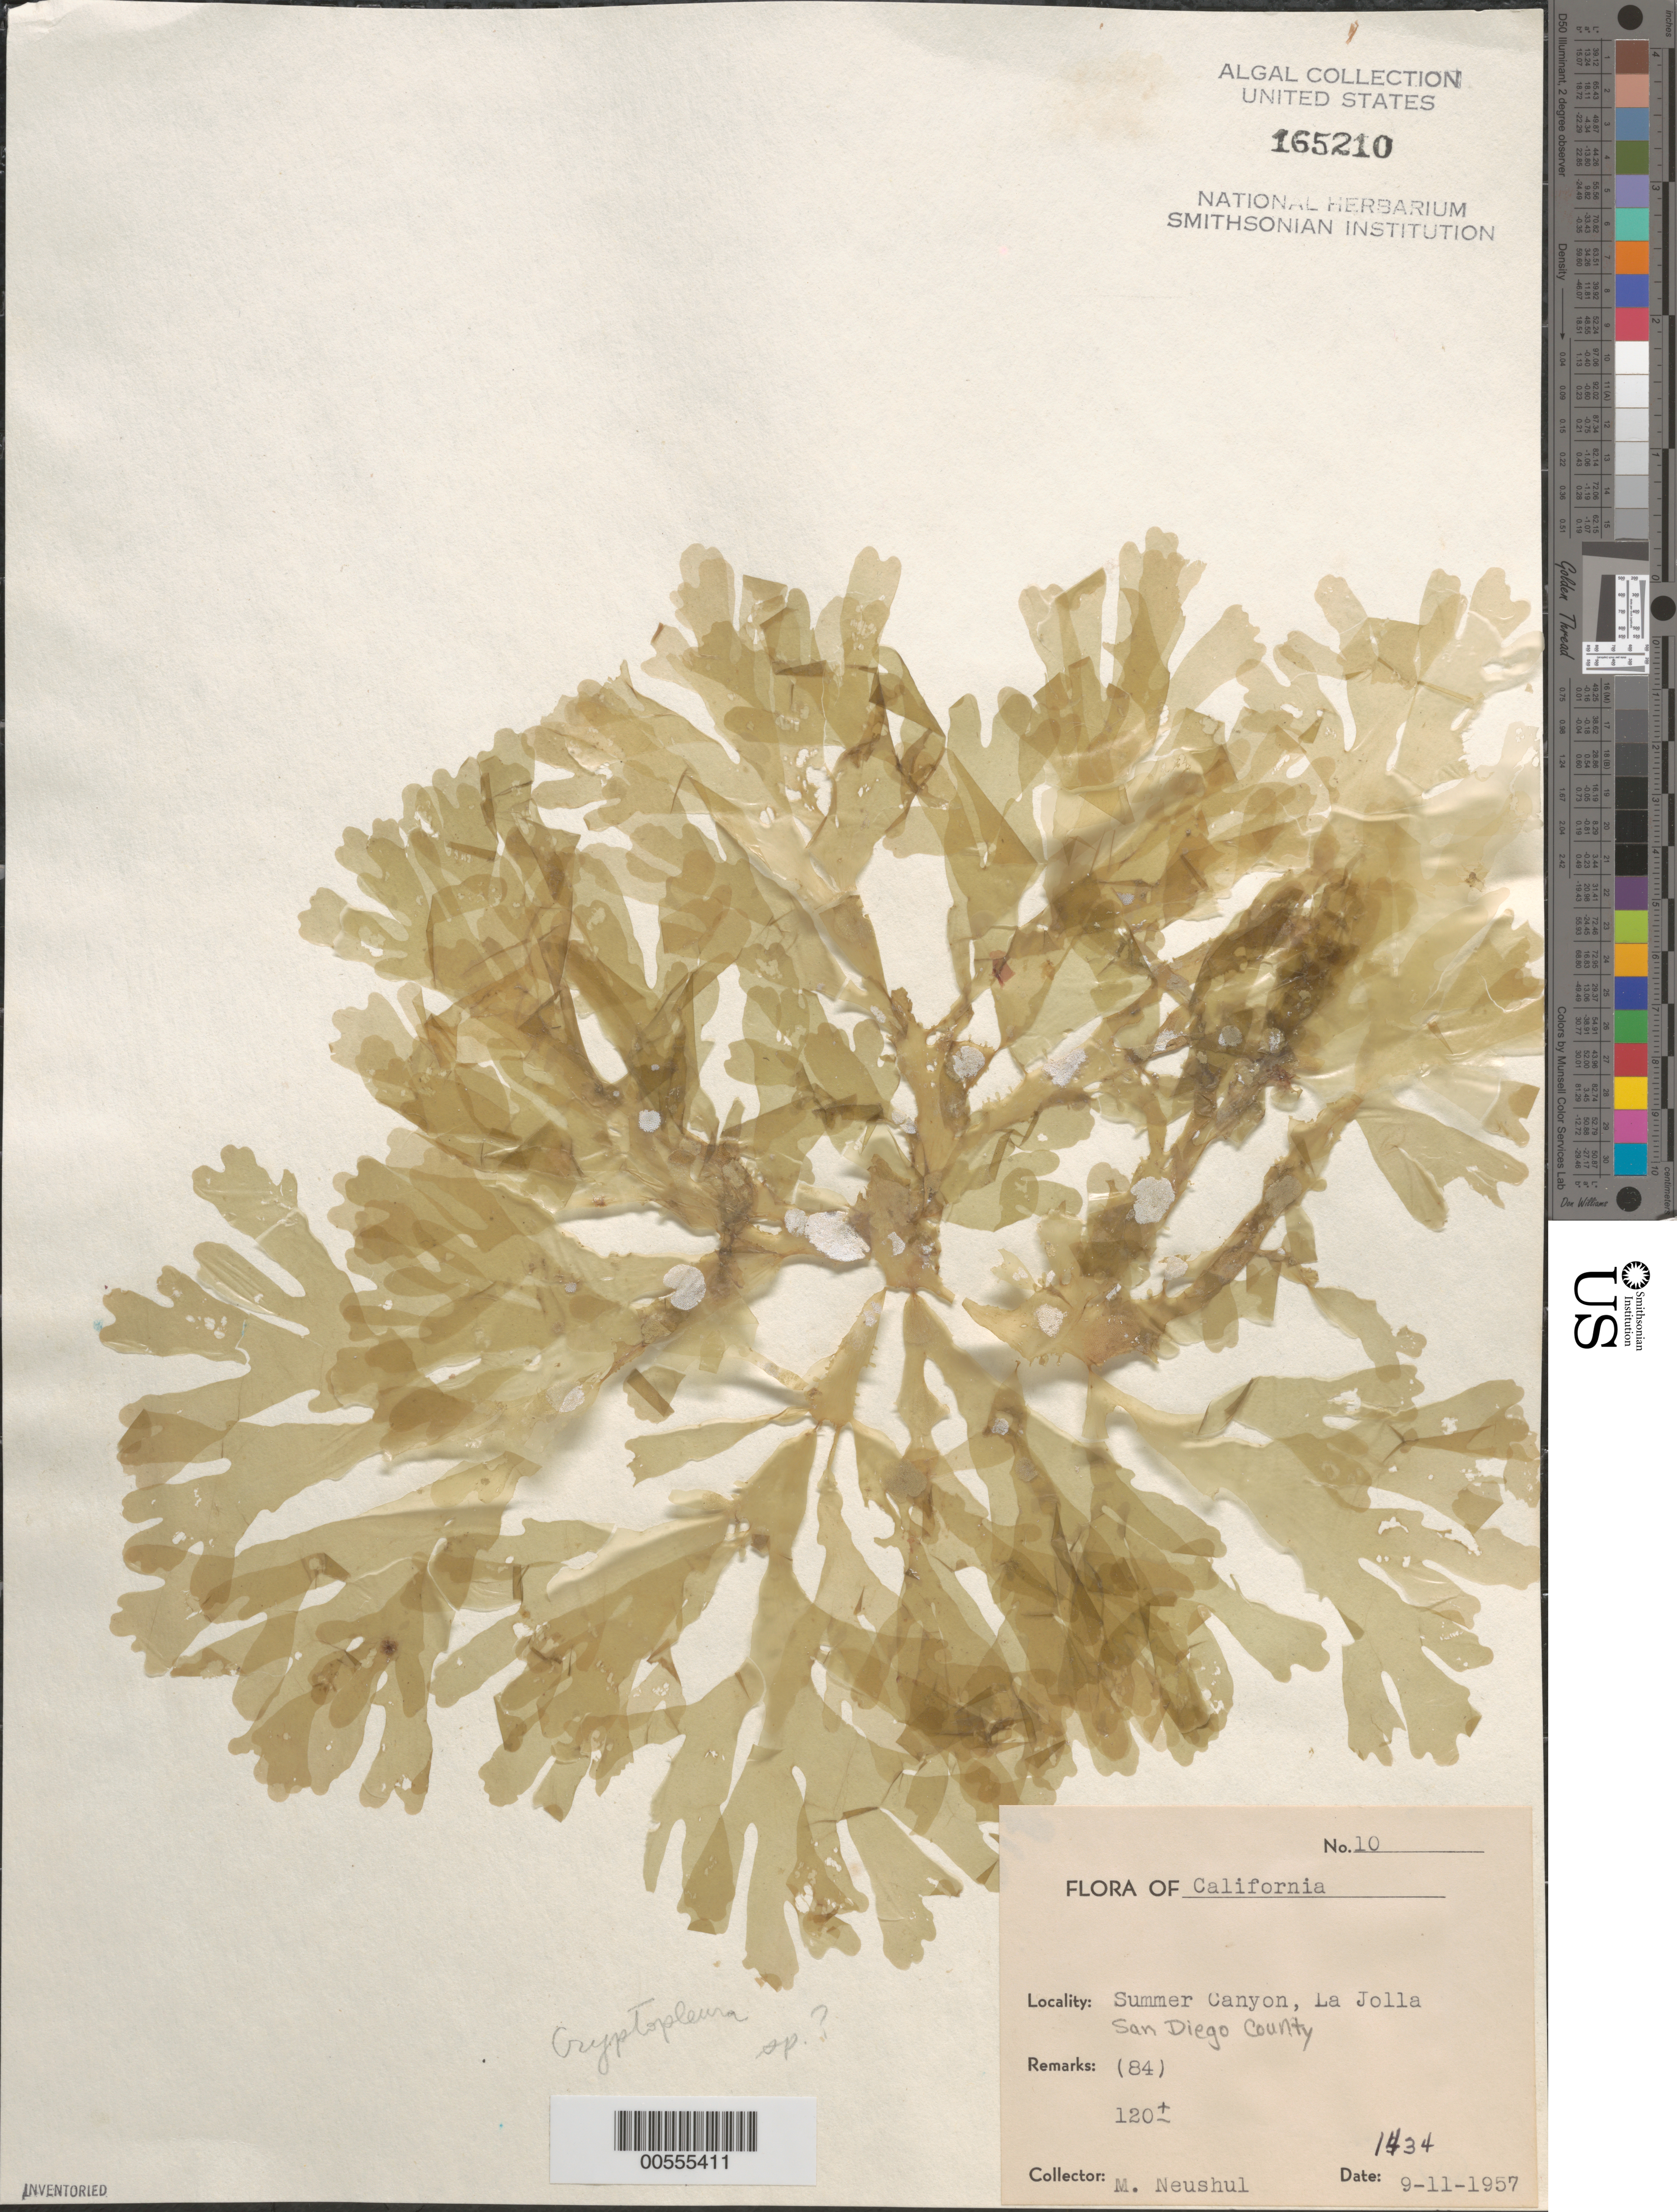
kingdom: Plantae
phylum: Rhodophyta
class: Florideophyceae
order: Ceramiales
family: Delesseriaceae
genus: Cryptopleura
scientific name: Cryptopleura sp.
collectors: M. Neushul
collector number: Neushul 1434 & 10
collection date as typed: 11 Sep 1957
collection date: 1957-09-11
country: United States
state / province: California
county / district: San Diego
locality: Summer Canyon, La Jolla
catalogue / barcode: US 165210